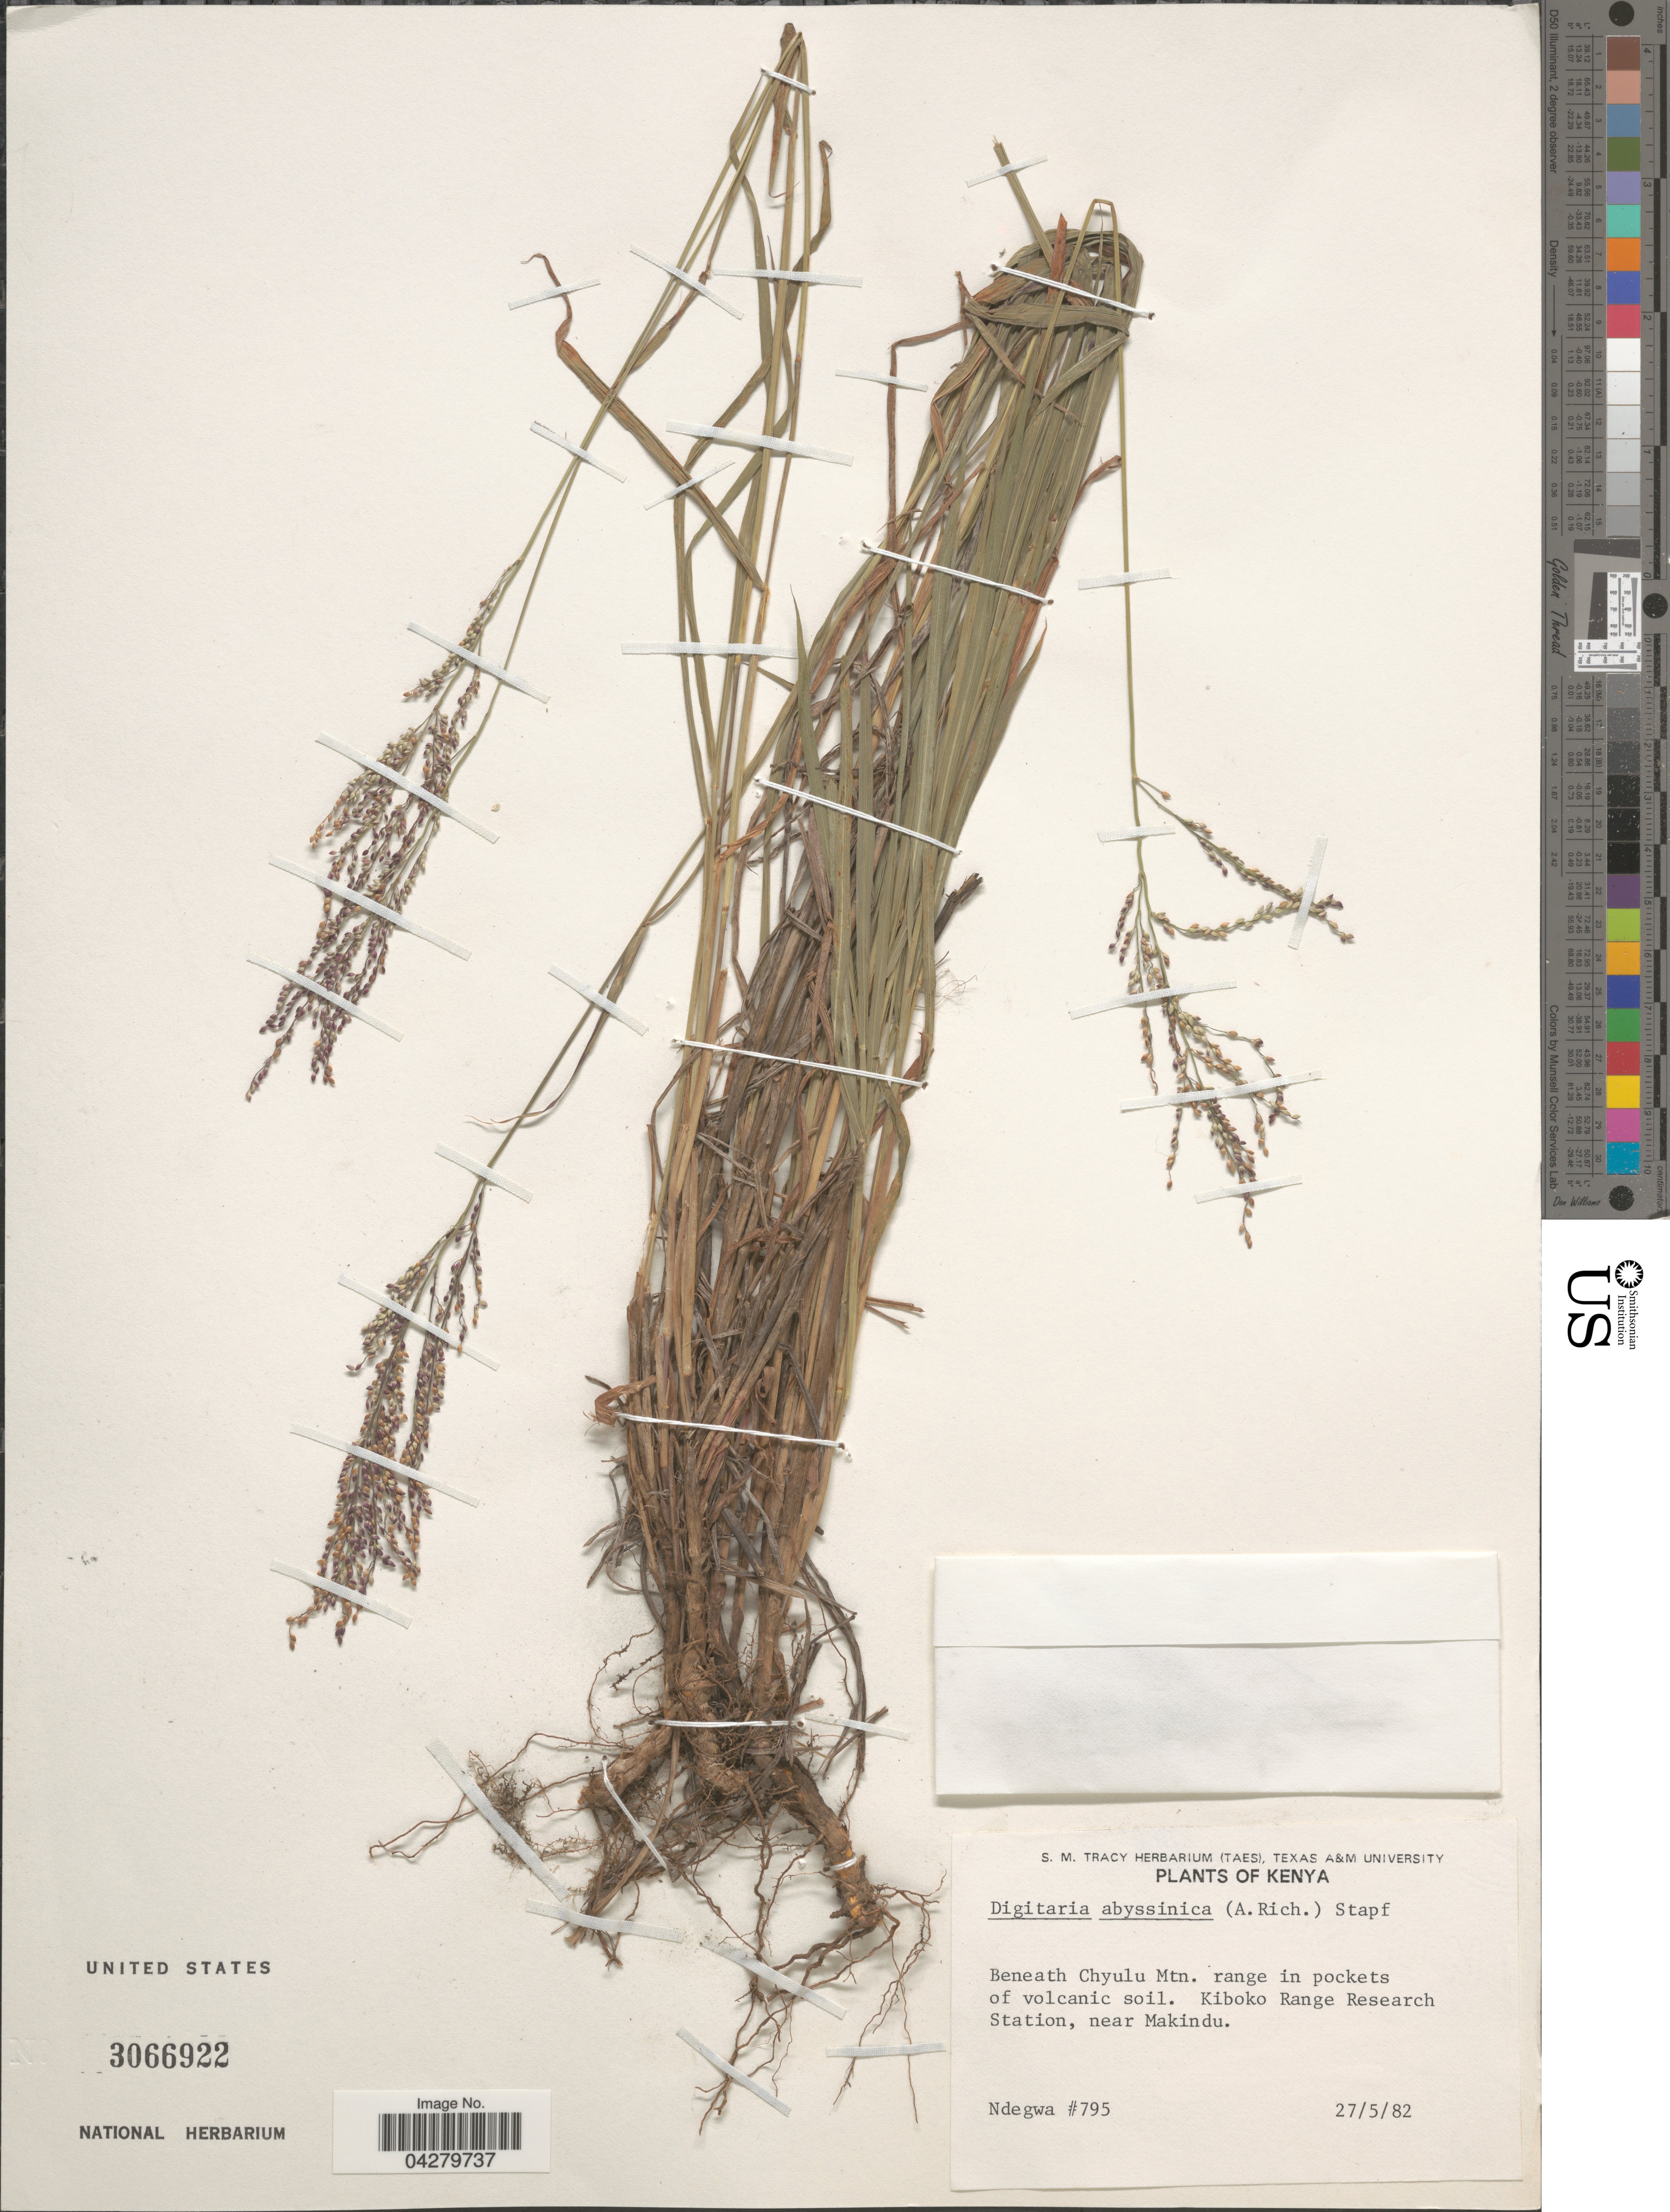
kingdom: Plantae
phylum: Tracheophyta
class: Liliopsida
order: Poales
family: Poaceae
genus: Digitaria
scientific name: Digitaria abyssinica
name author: (Hochst. ex Rich.) Stapf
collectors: -. Ndegwa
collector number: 795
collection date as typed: Transcribed d/m/y: 27/5/82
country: Kenya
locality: Beneath Chyulu Mtn. range in pockets of volcanic soil. Kiboko Range Research Station, near Makindu.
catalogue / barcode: US 3066922